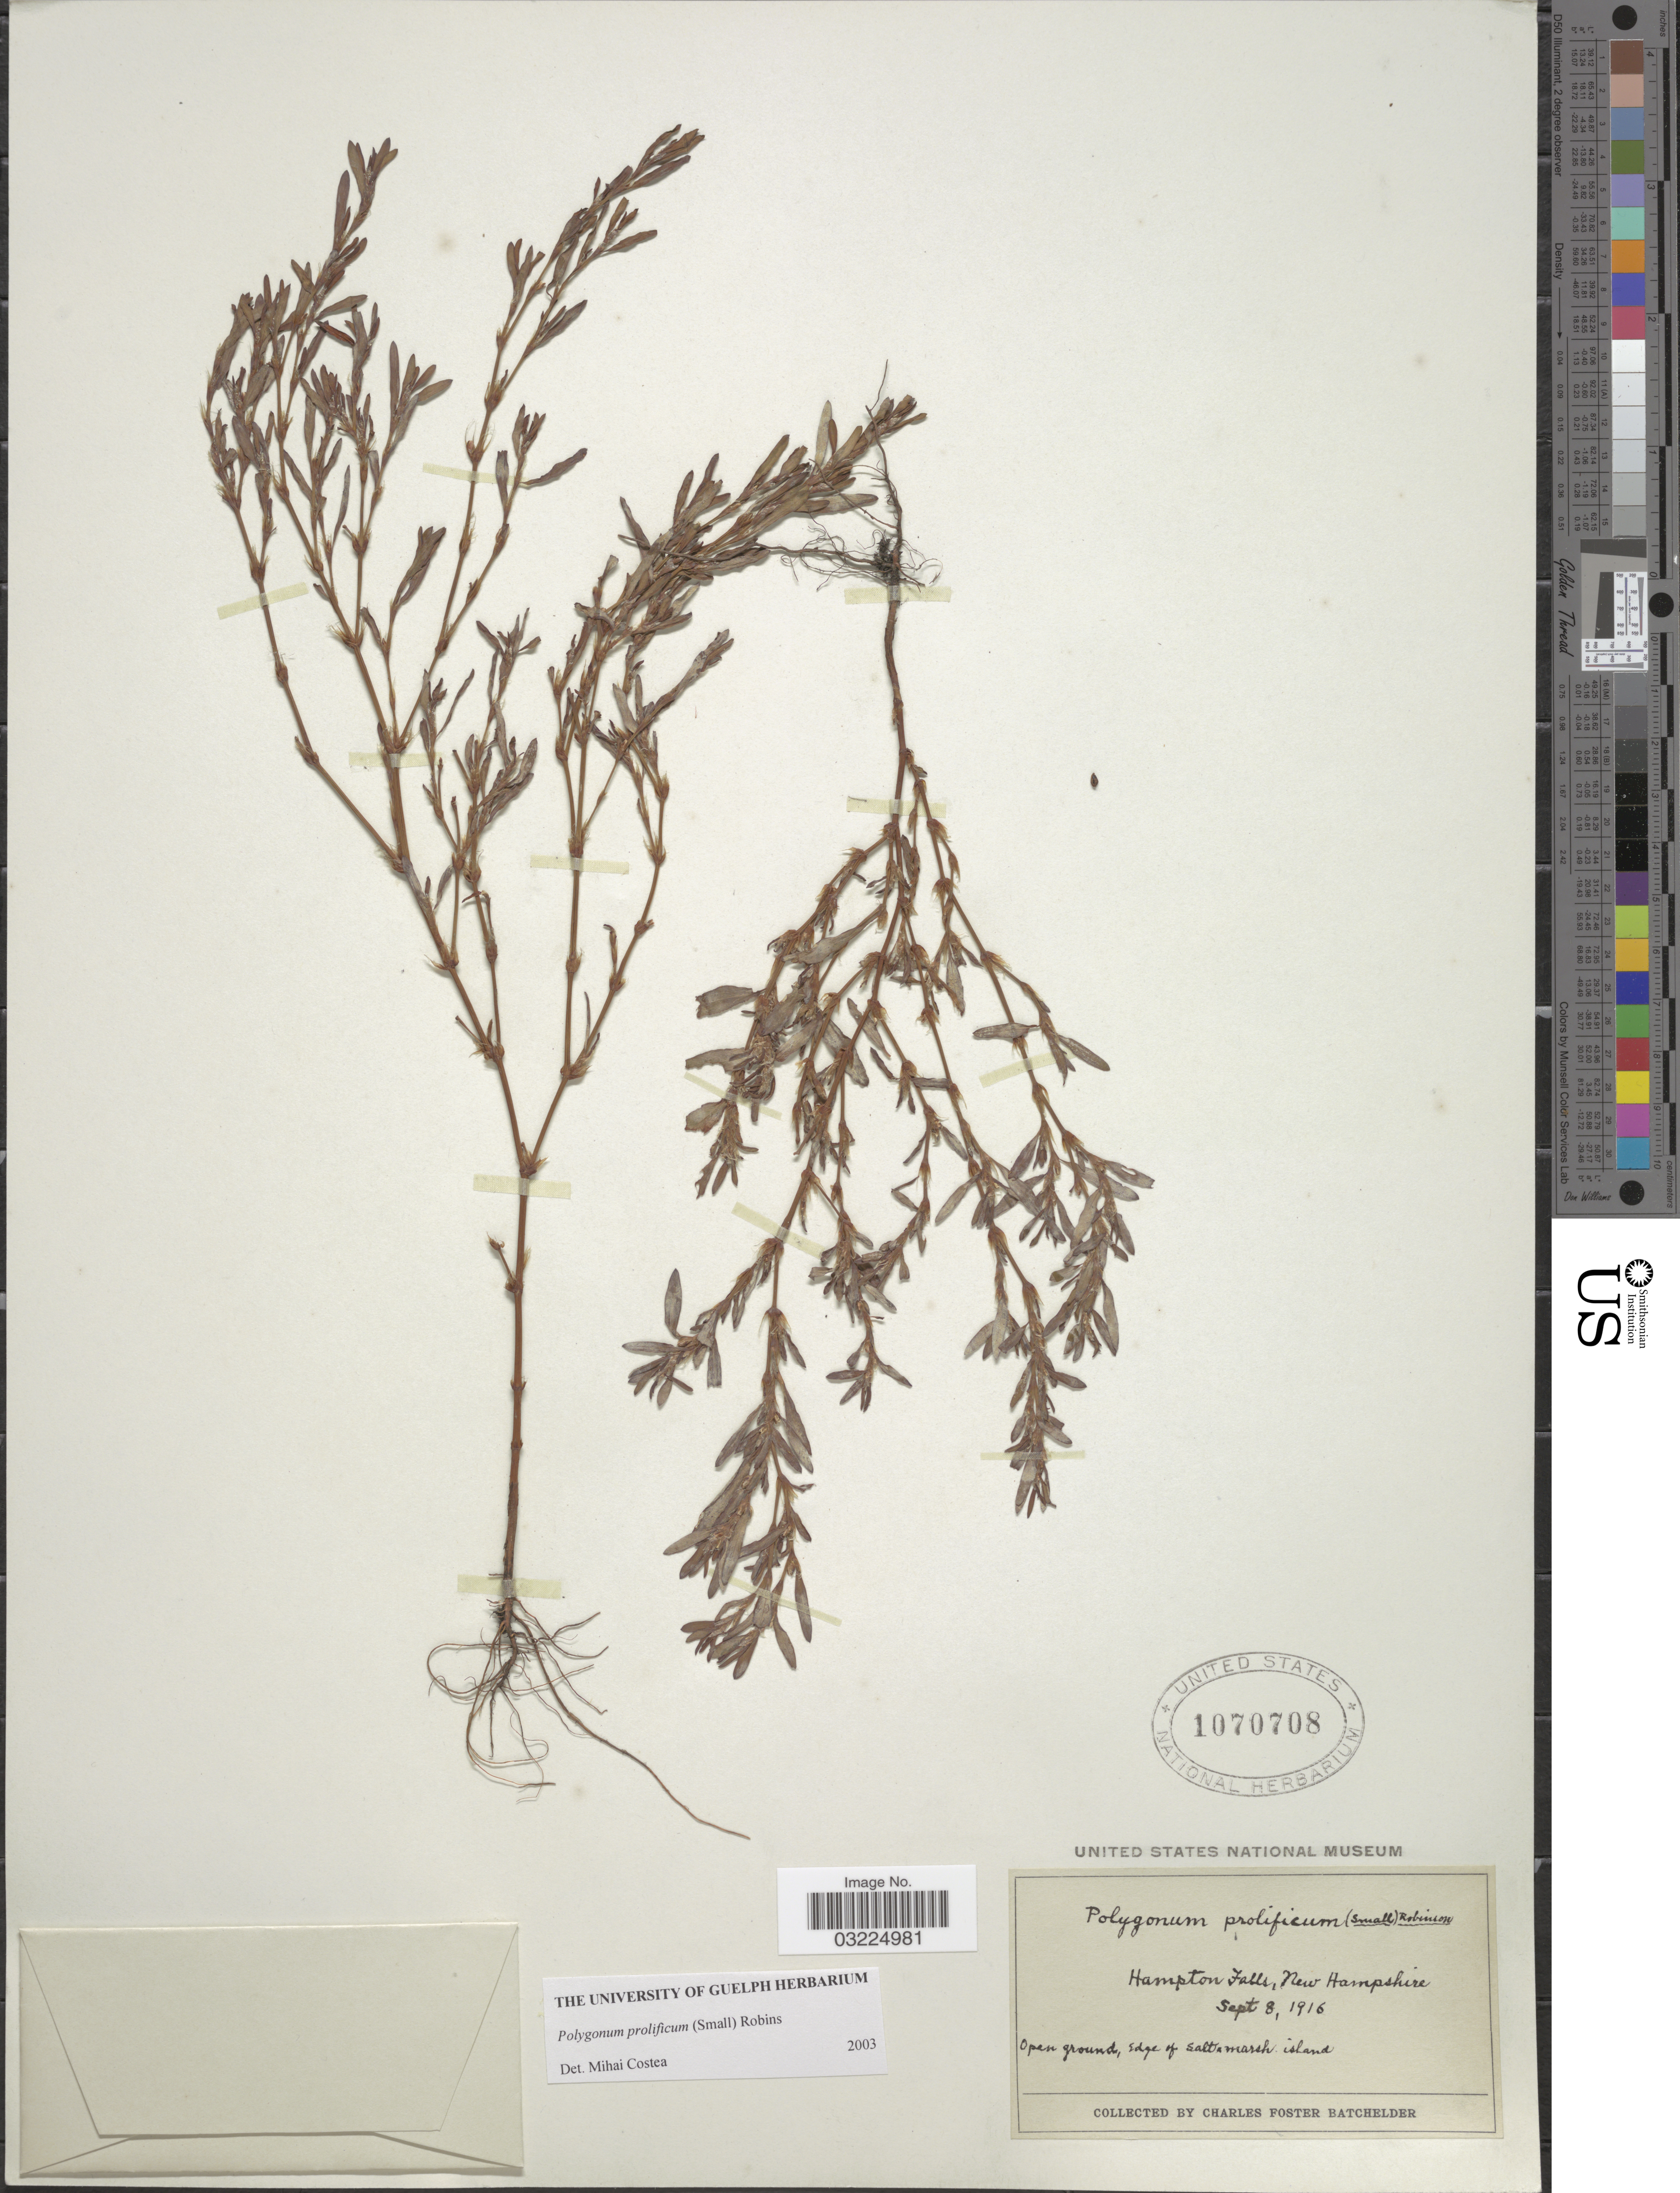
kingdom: Plantae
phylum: Tracheophyta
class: Magnoliopsida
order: Caryophyllales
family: Polygonaceae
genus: Polygonum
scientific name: Polygonum prolificum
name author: (Small) B.L. Rob.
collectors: C. Batchelder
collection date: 1916-09-08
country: United States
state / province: New Hampshire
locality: Hampton Falls.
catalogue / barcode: US 1070708